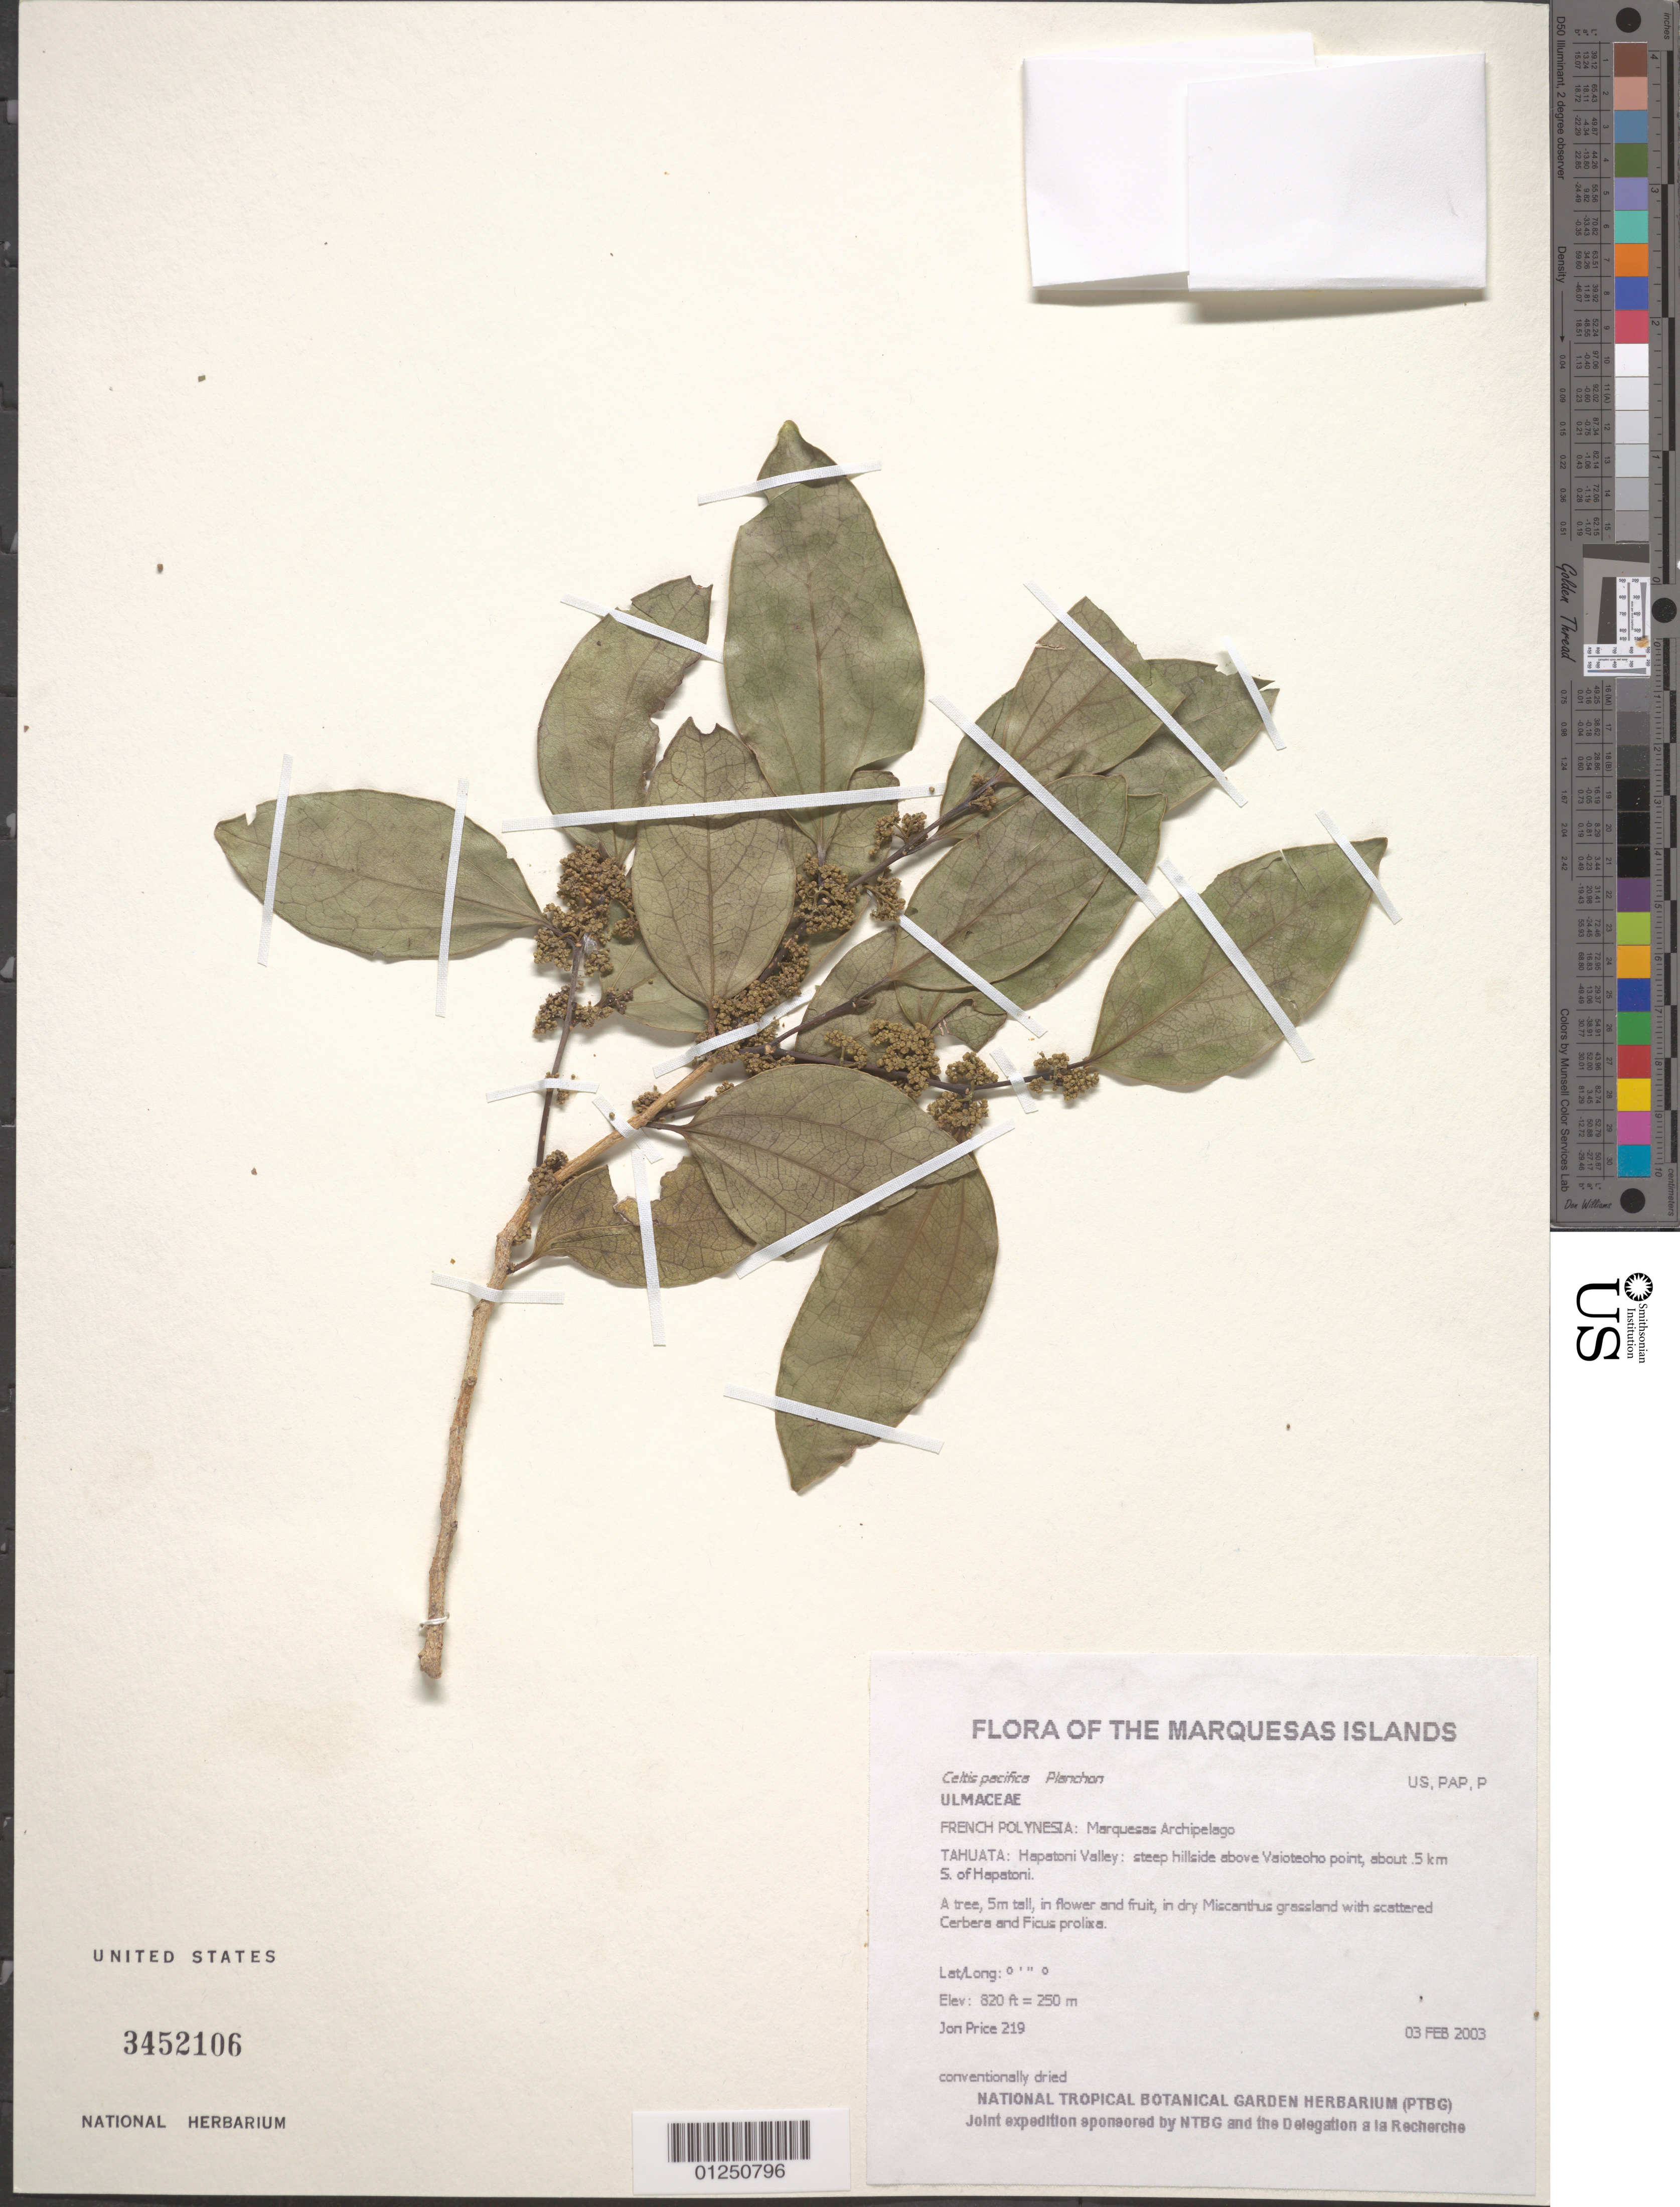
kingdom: Plantae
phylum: Tracheophyta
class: Magnoliopsida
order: Rosales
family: Cannabaceae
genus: Celtis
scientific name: Celtis pacifica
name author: Planch.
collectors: J. Price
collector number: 219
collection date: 2003-02-03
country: French Polynesia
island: Tahuata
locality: Hapatoni Valley: steep hillside above Vaioteoho point, about .5 km S. of Hapatoni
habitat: In dry Miscanthus grassland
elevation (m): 250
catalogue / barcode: US 3452106